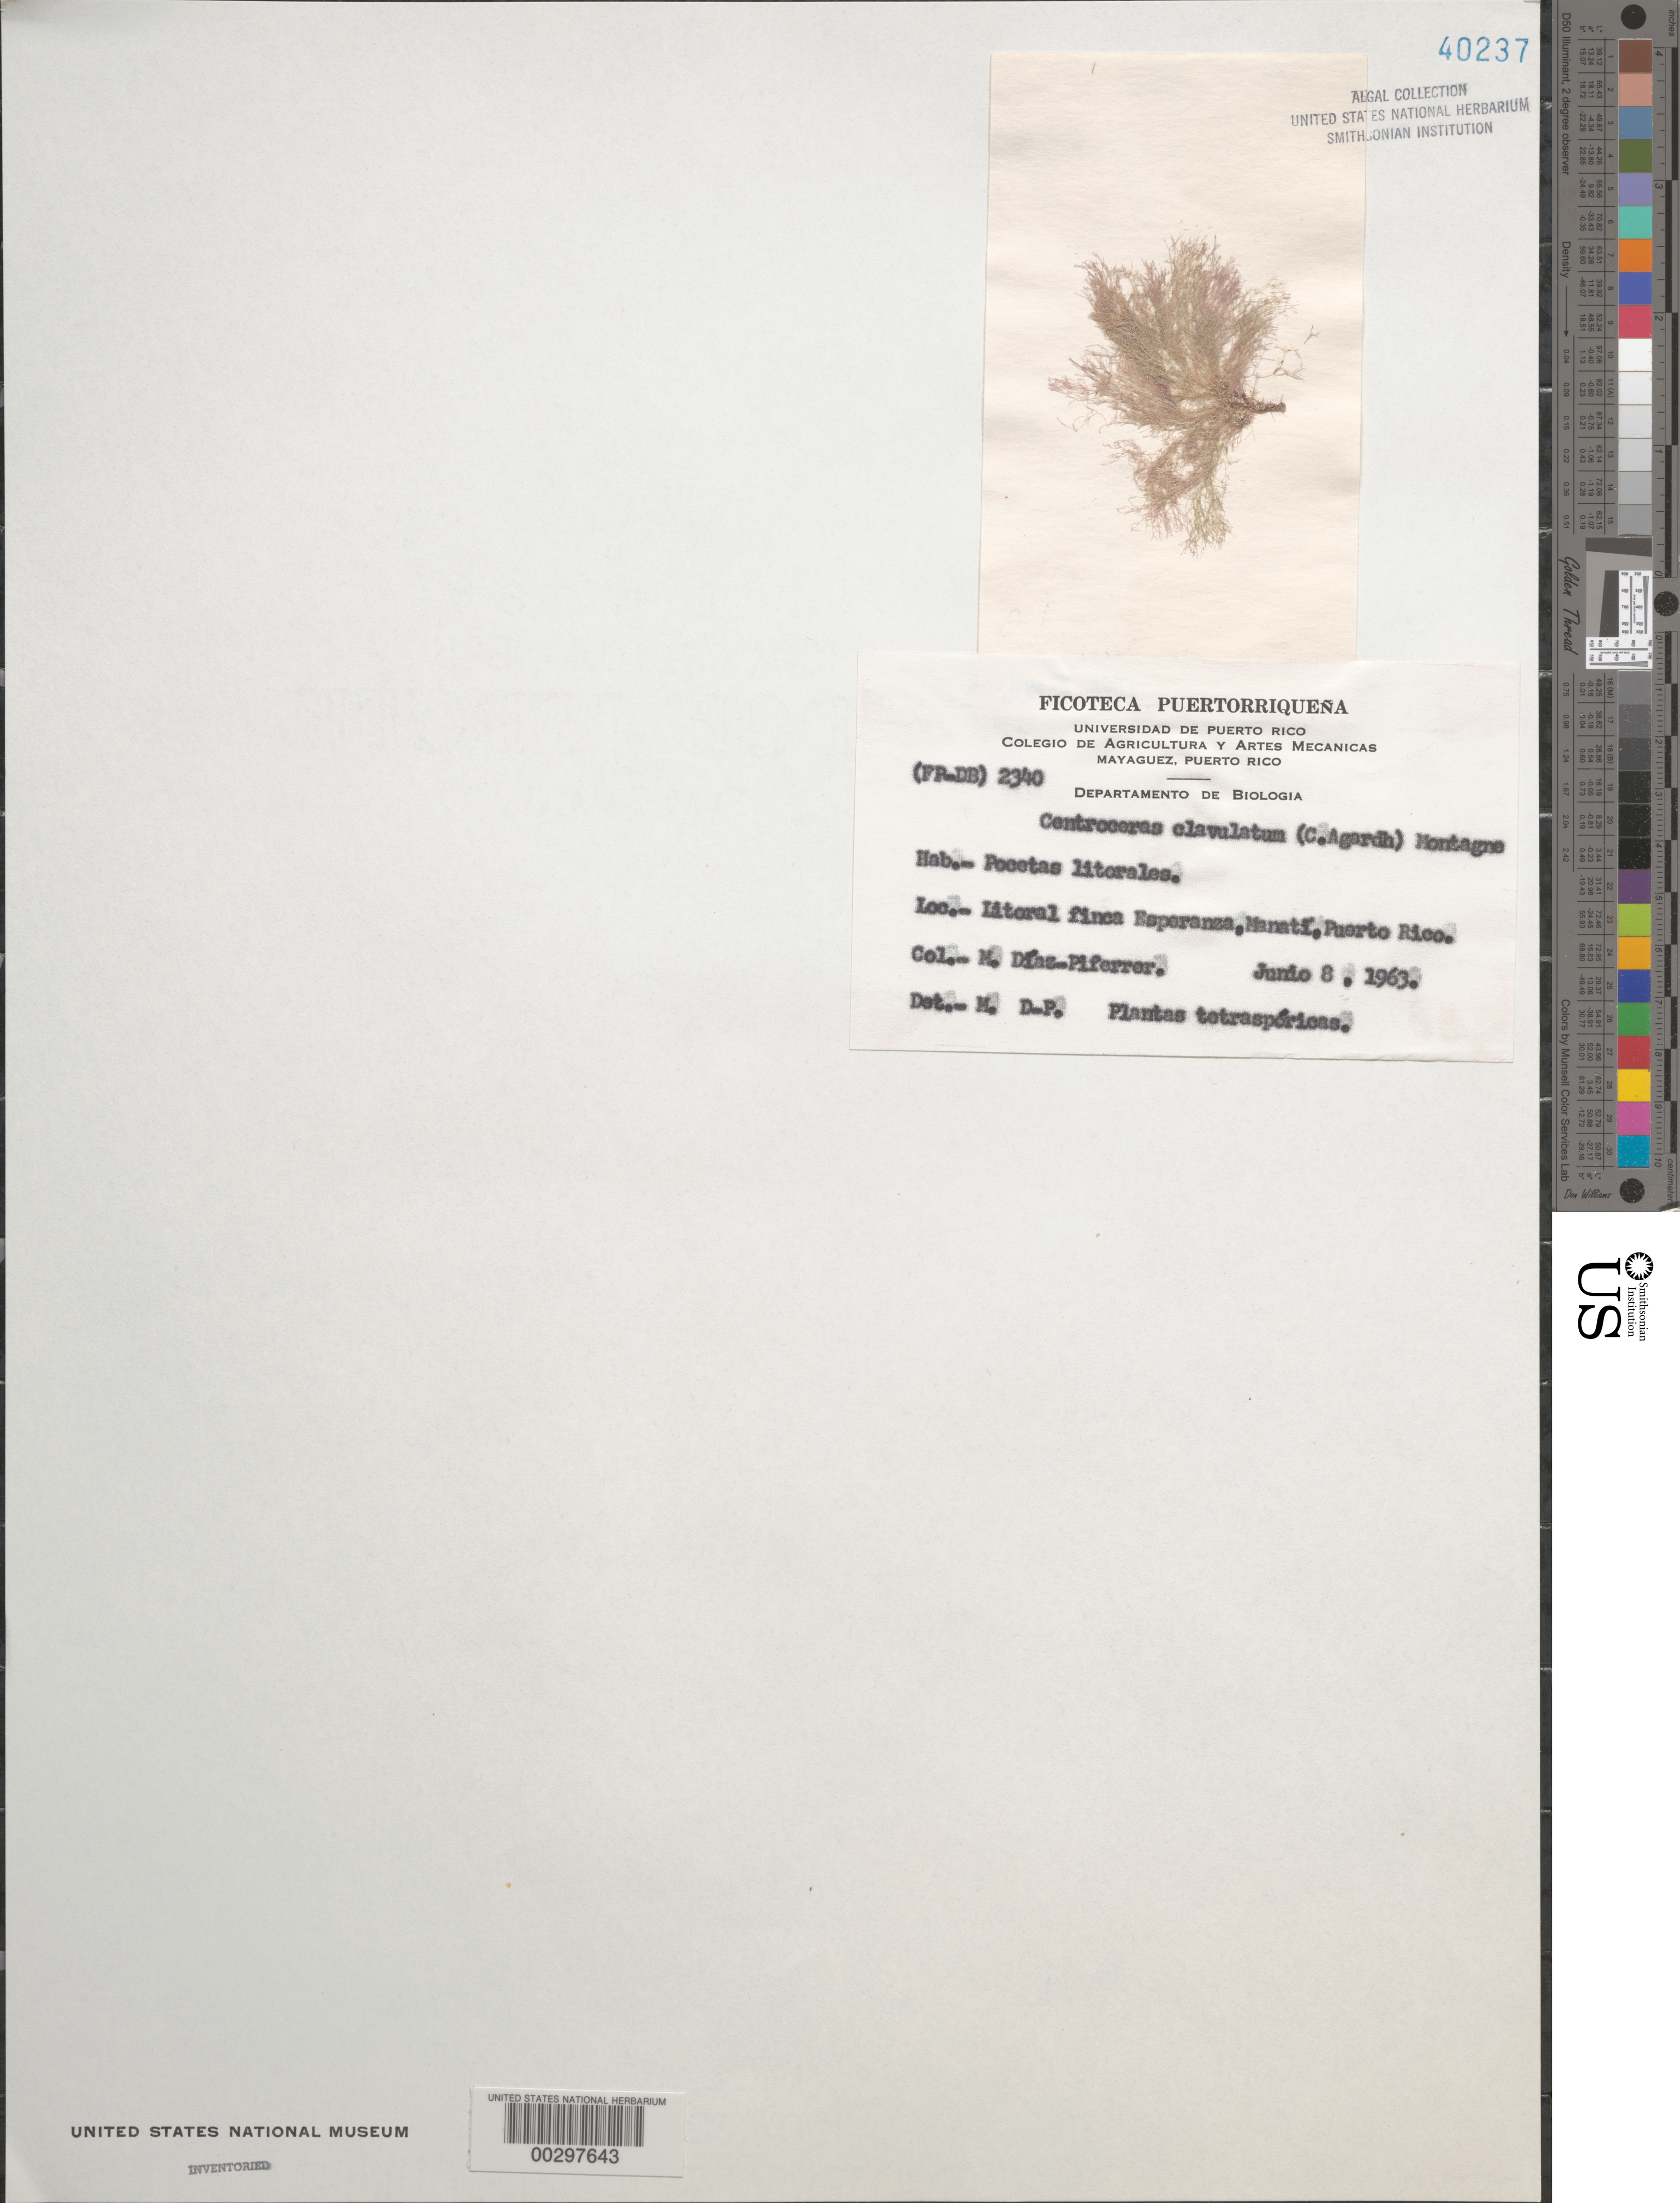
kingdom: Plantae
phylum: Rhodophyta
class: Florideophyceae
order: Ceramiales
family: Ceramiaceae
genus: Centroceras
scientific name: Centroceras clavulatum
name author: (C. Agardh) Mont.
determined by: Diaz-Piferrer, M.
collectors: M. Diaz-Piferrer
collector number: (fp-db) 2340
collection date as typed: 08 Jun 1963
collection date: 1963-06-08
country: Puerto Rico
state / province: Manati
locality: Esperanza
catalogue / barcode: US 40237